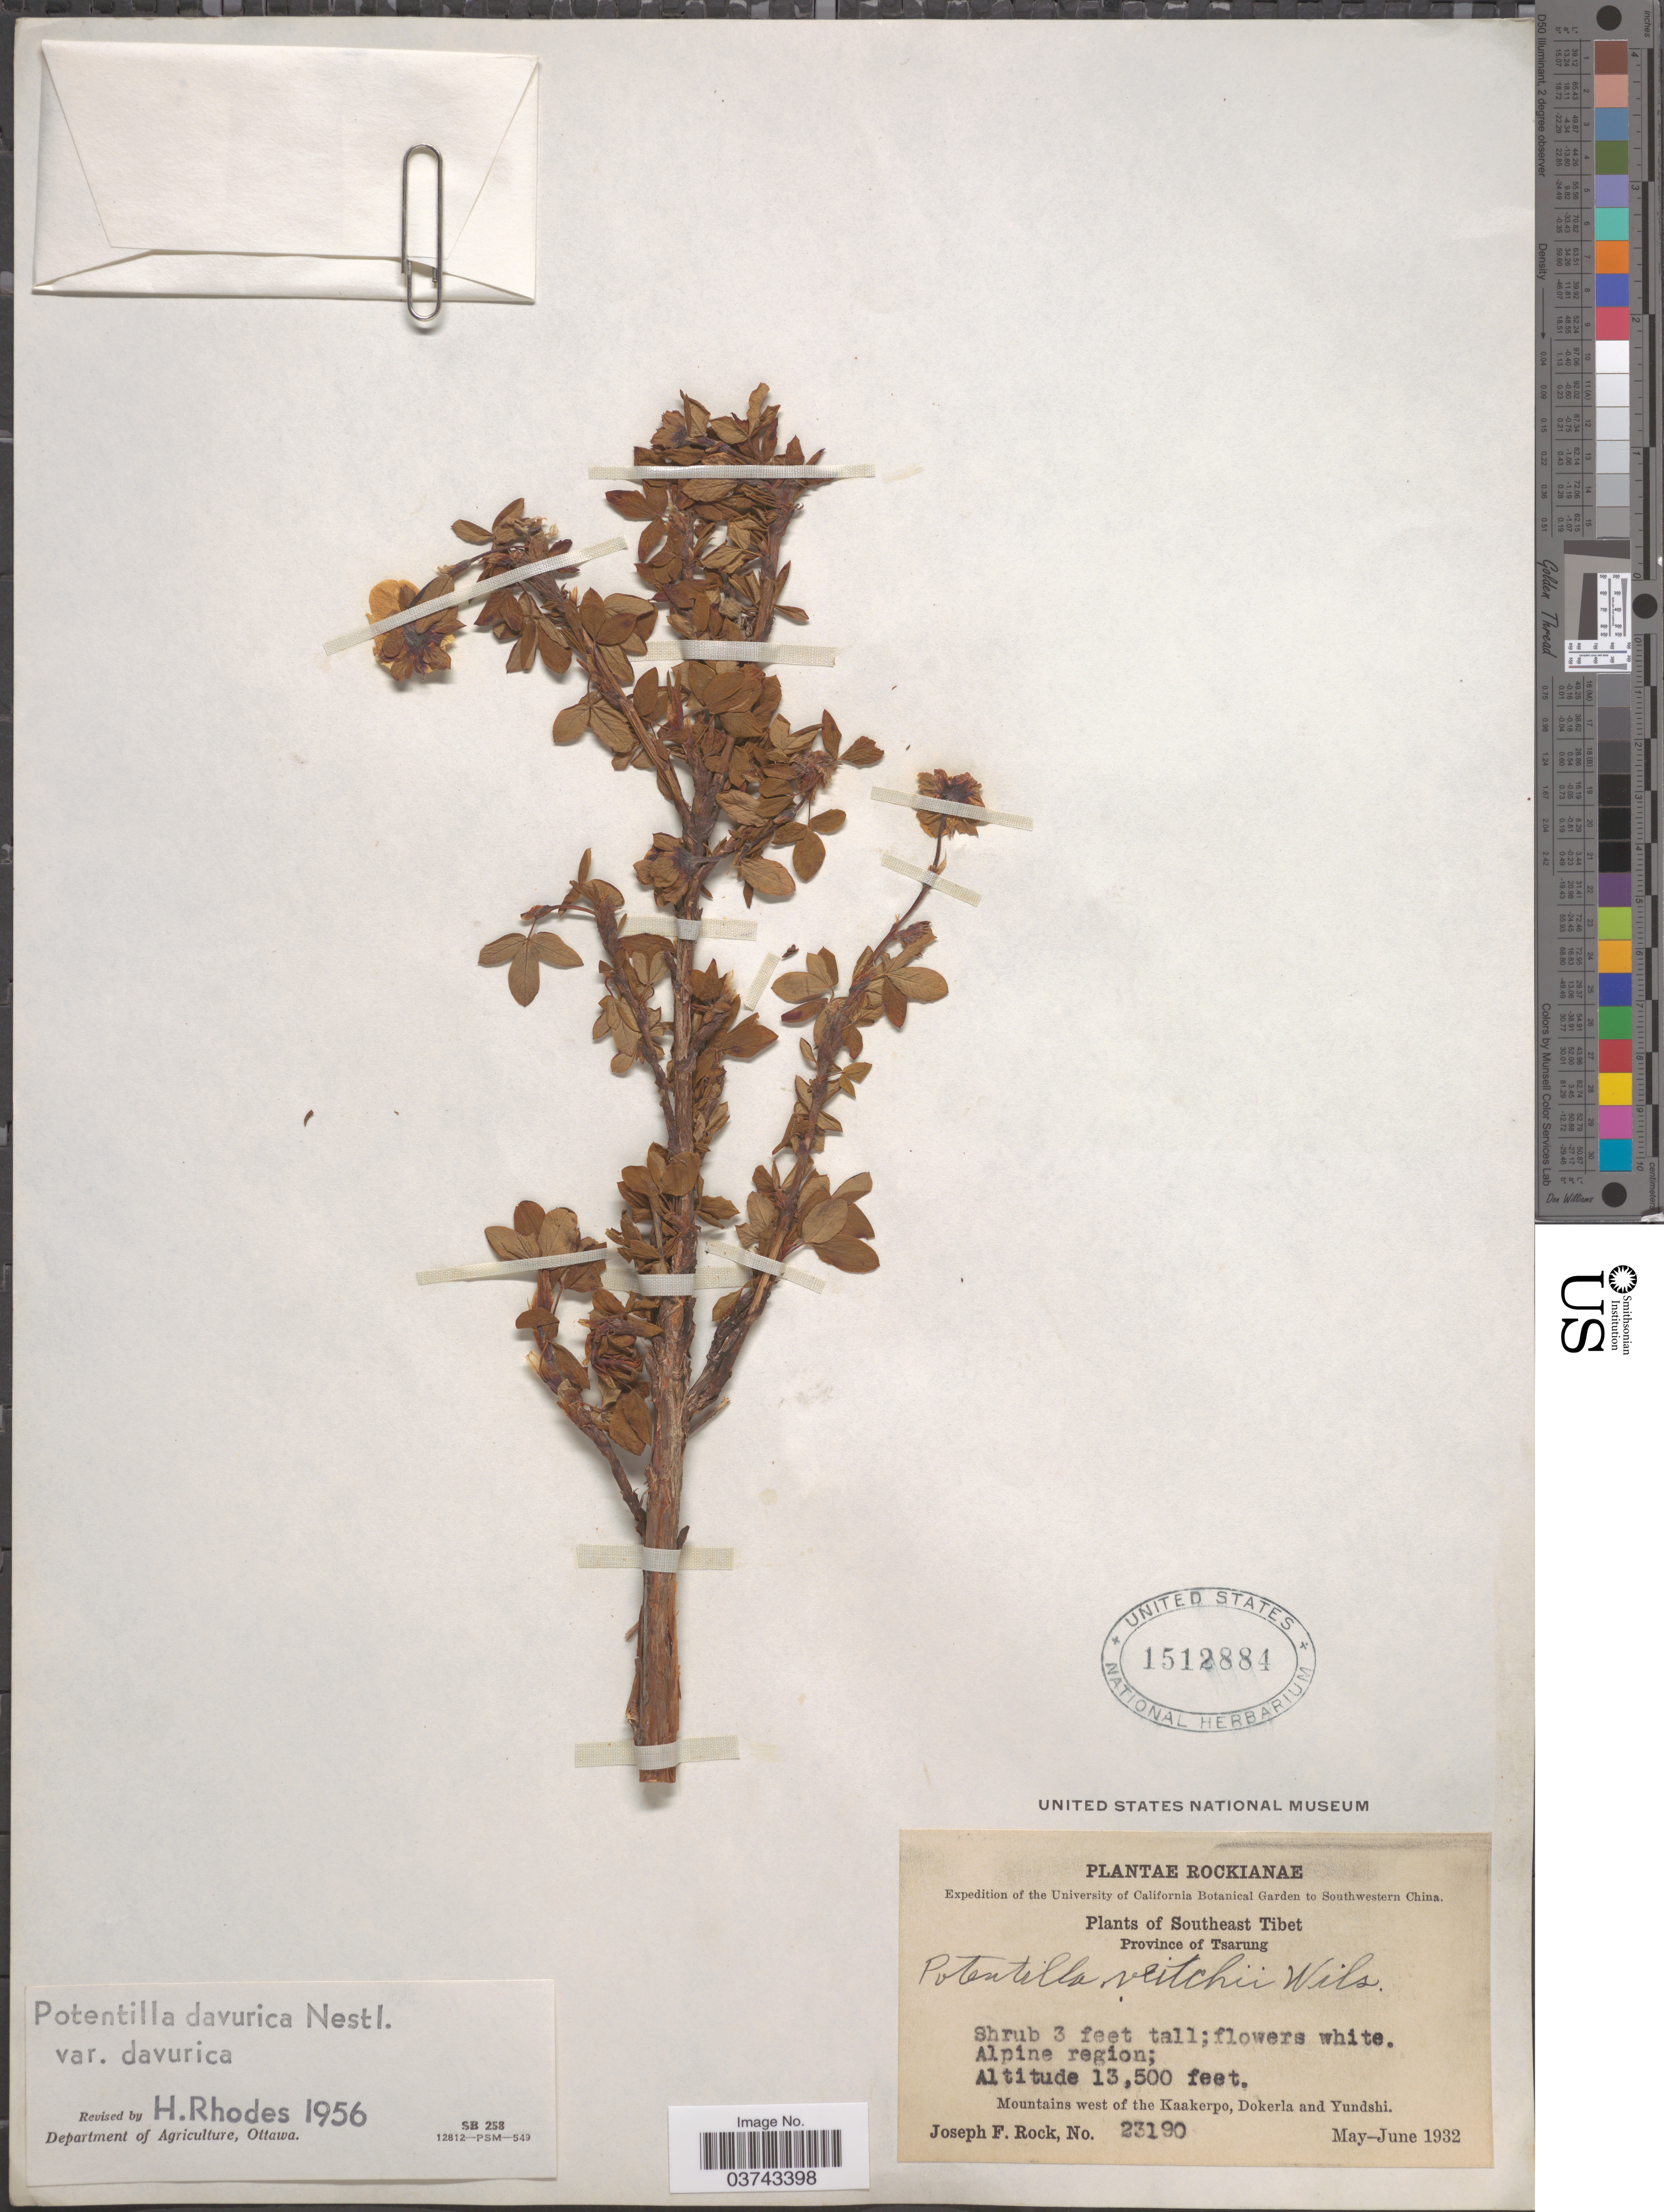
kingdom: Plantae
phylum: Tracheophyta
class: Magnoliopsida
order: Rosales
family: Rosaceae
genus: Dasiphora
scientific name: Dasiphora glabrata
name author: (Willd. ex Schltdl.) Soják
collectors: J. F. Rock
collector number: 23190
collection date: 1932-05/1932-06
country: China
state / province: Xizang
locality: Southwestern China. Southeast Tibet. Province of Tsarung. Mountains west of the Kaakerpo, Dokerla and Yundshi.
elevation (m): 4115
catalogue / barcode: US 1512884